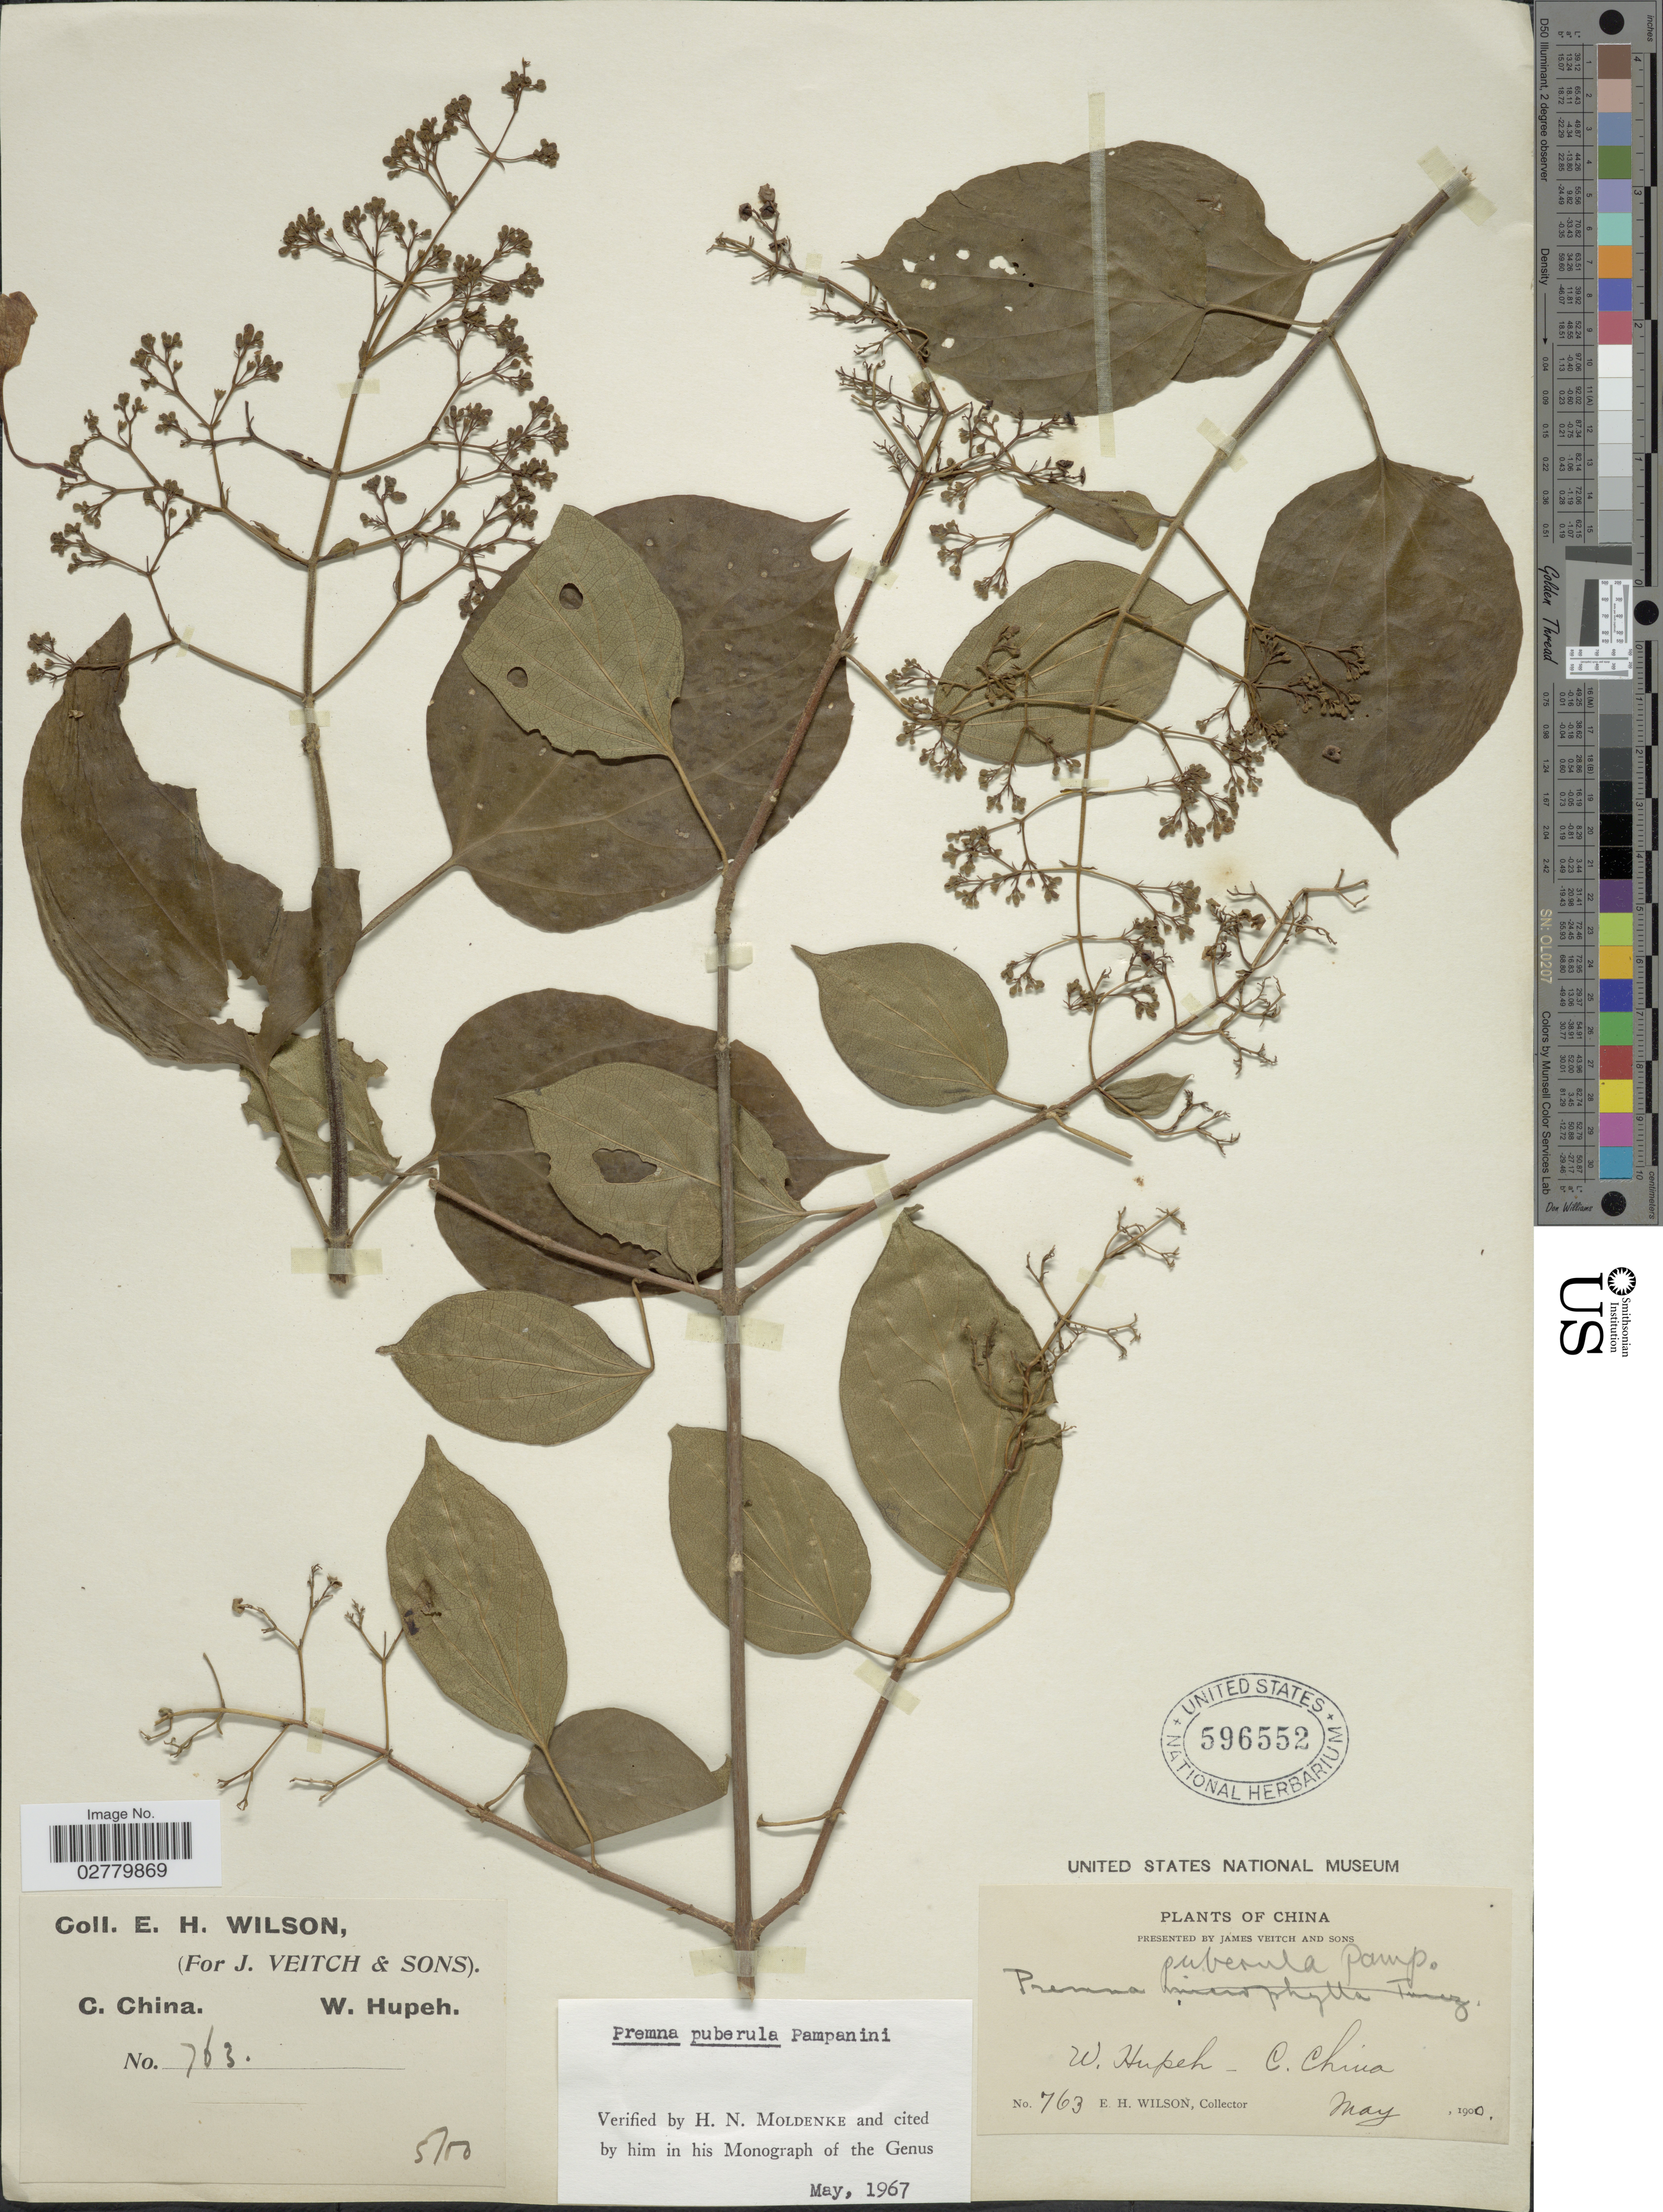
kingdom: Plantae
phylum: Tracheophyta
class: Magnoliopsida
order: Lamiales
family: Lamiaceae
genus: Premna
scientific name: Premna puberula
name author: Pamp.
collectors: E. Wilson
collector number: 763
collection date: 1900-05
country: China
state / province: Hubei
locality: W. Hupeh. C. China.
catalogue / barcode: US 596552